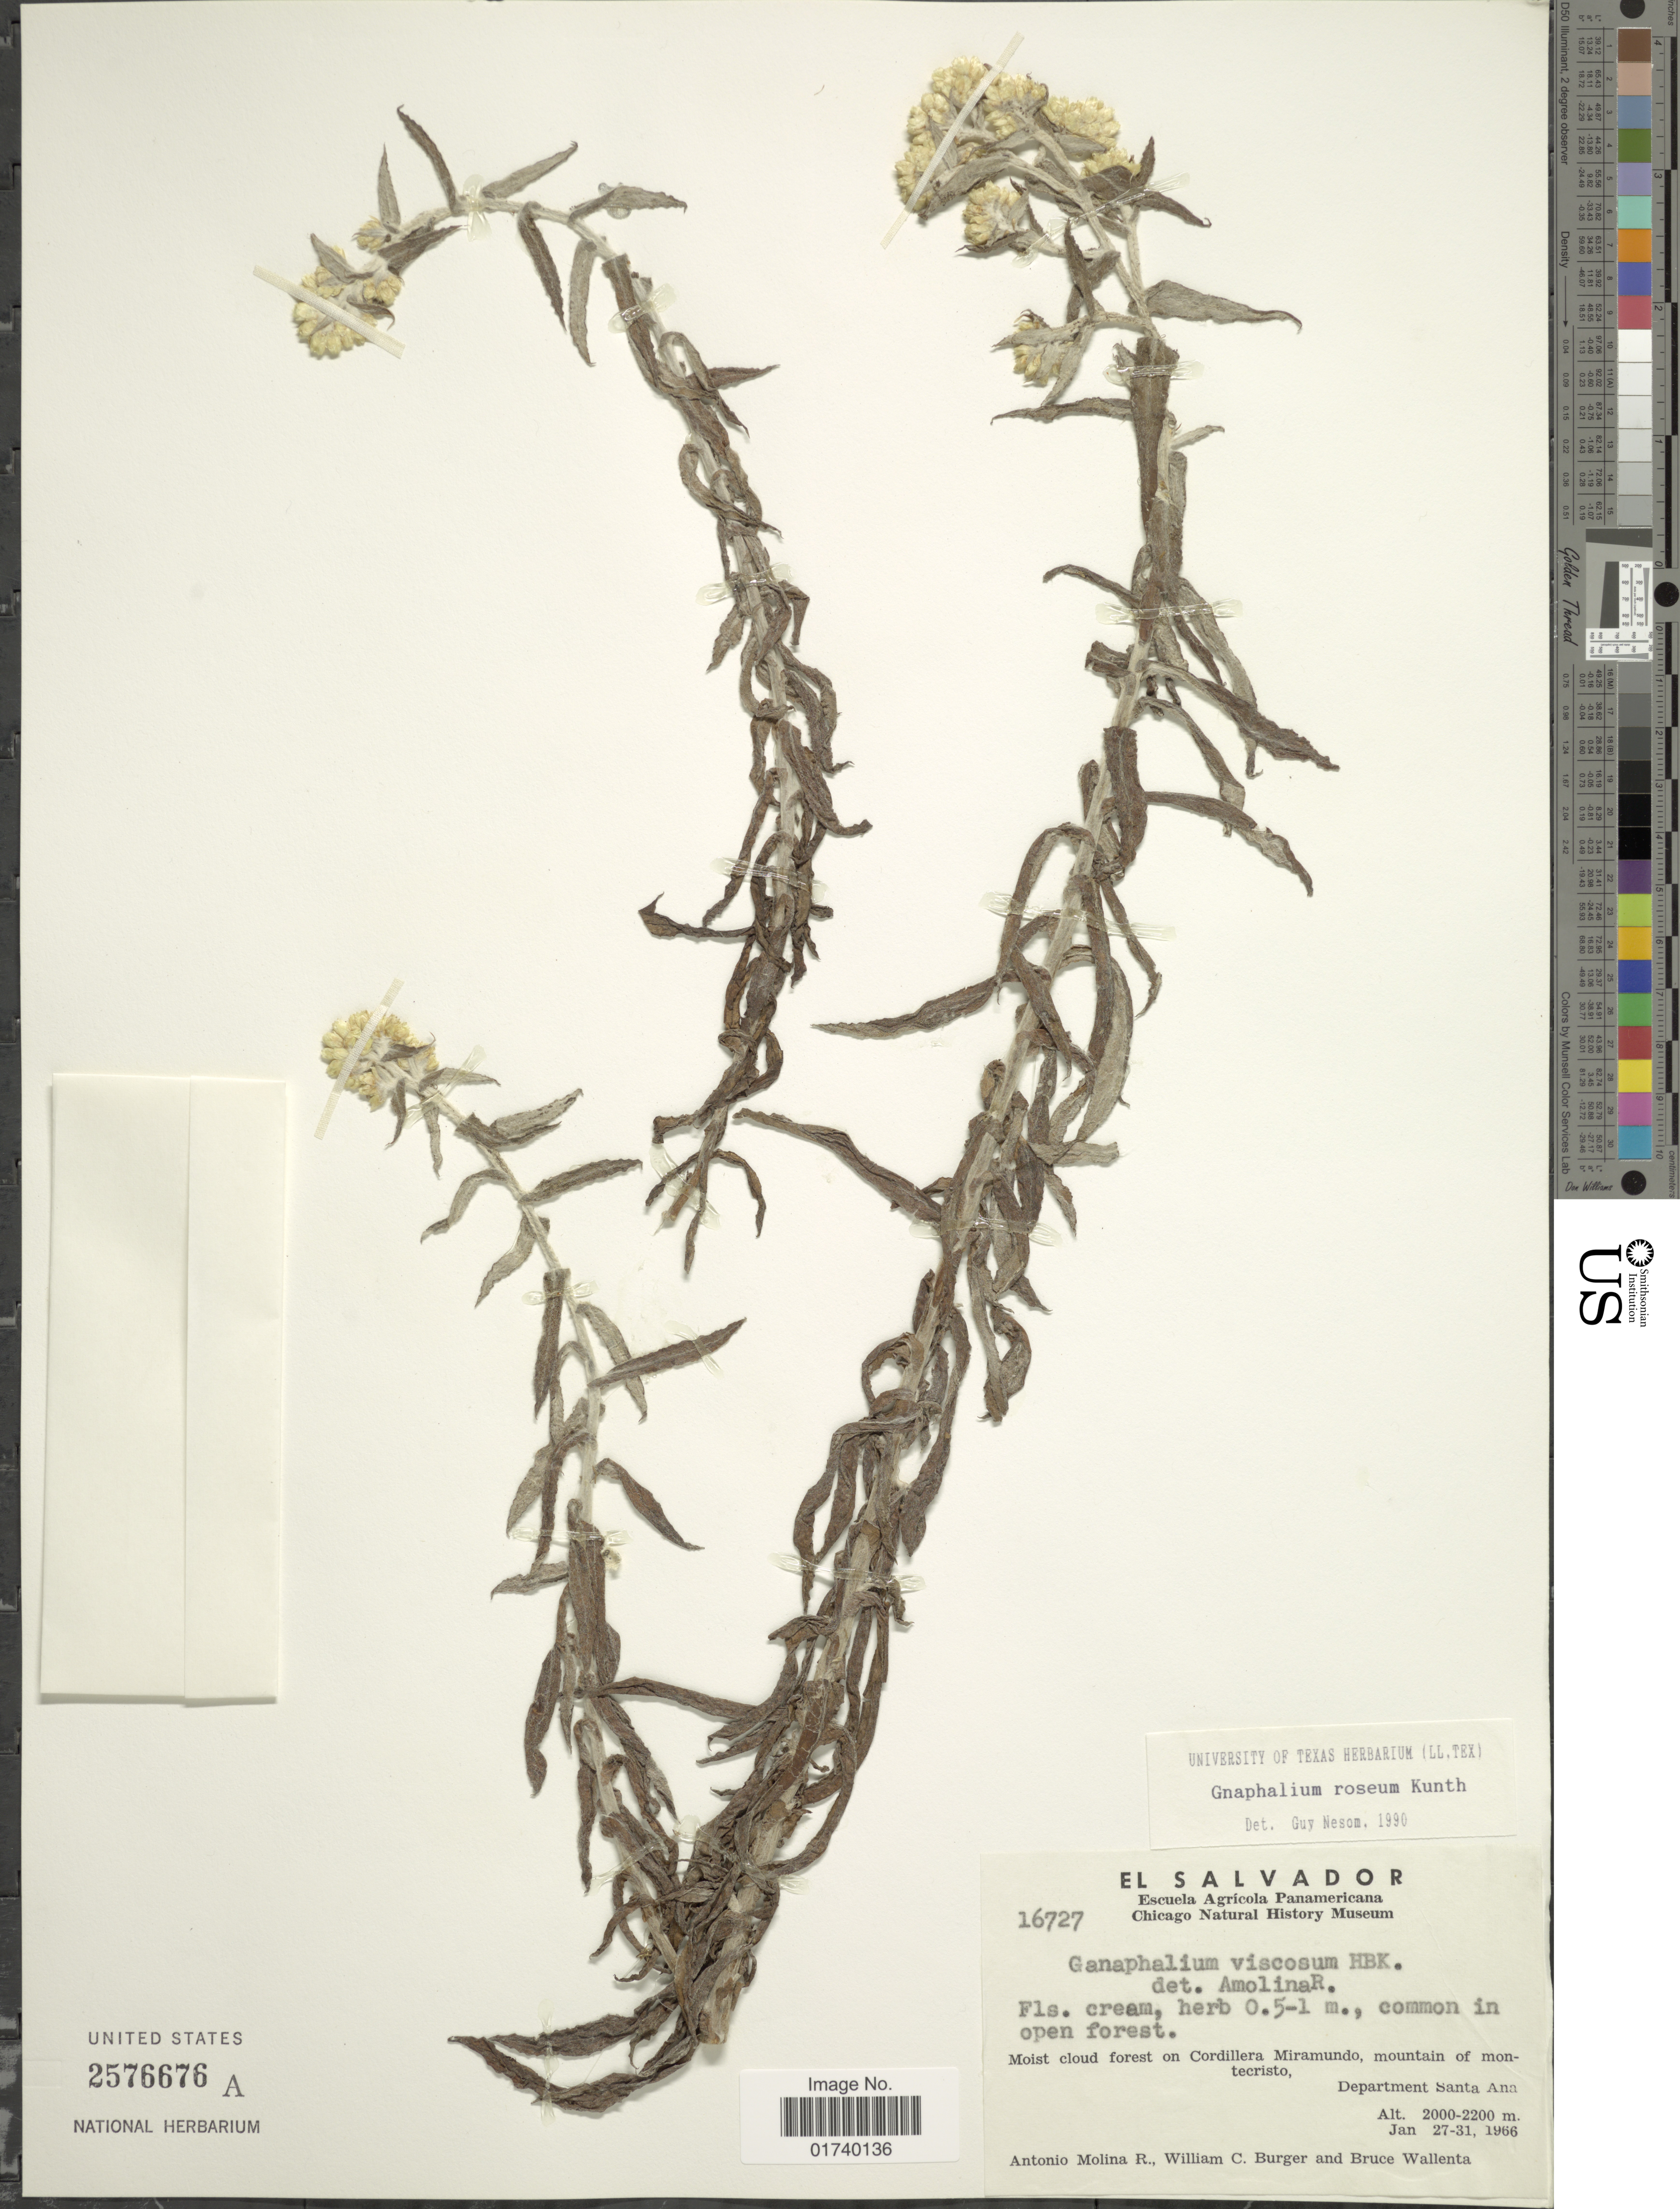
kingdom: Plantae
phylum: Tracheophyta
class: Magnoliopsida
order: Asterales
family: Asteraceae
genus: Pseudognaphalium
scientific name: Pseudognaphalium roseum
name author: (Kunth) Anderb.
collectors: A. Molina R., W. Burger & B. Wallenta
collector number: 16727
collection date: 1966-01-27/1966-01-31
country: El Salvador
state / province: Santa Ana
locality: Moist cloud forest on Cordillera Miramundo, mountain of montecristo, Departement Santa Ana.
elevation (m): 2000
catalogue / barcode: US 2576676A